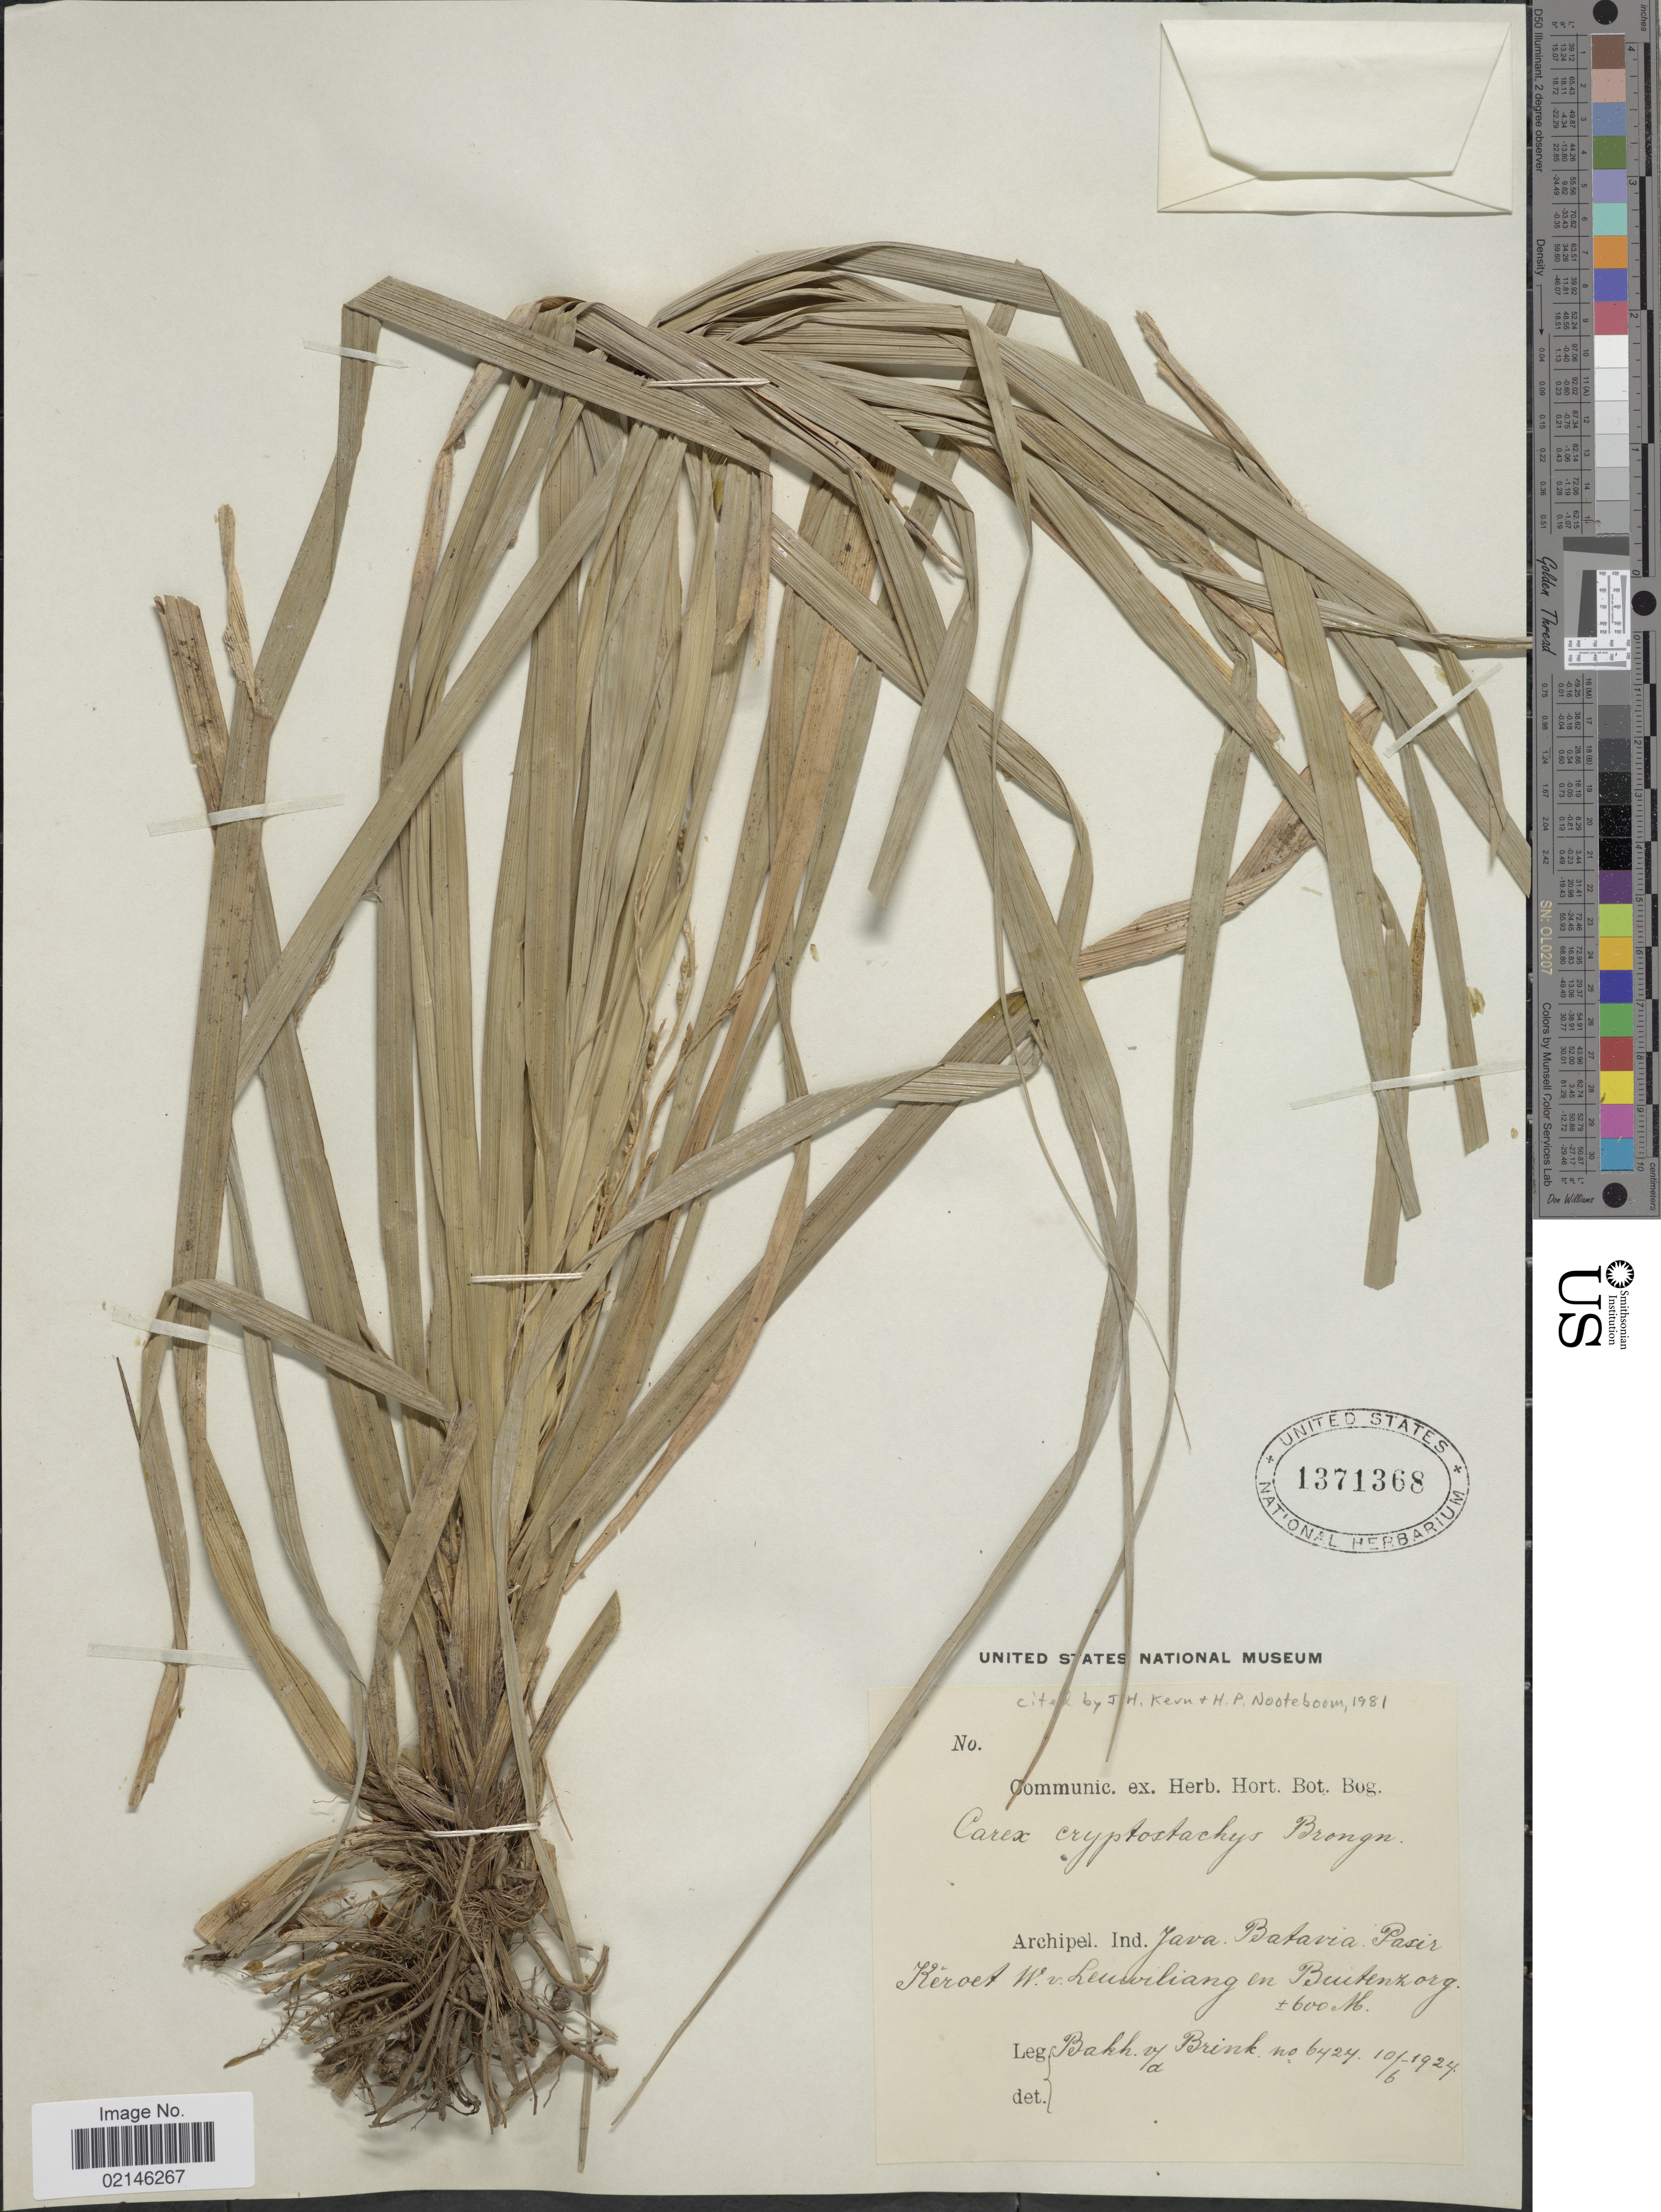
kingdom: Plantae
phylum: Tracheophyta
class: Liliopsida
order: Poales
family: Cyperaceae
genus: Carex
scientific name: Carex cryptostachys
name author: Brongn.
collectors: R. C. Bakhuizen van den Brink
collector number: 6424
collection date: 1924-06-10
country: Indonesia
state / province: Java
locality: Archipel. Ind. Batavia. Pasir Keroet W. v. Leuwiliang en Buitenzorg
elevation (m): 600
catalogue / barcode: US 1371368